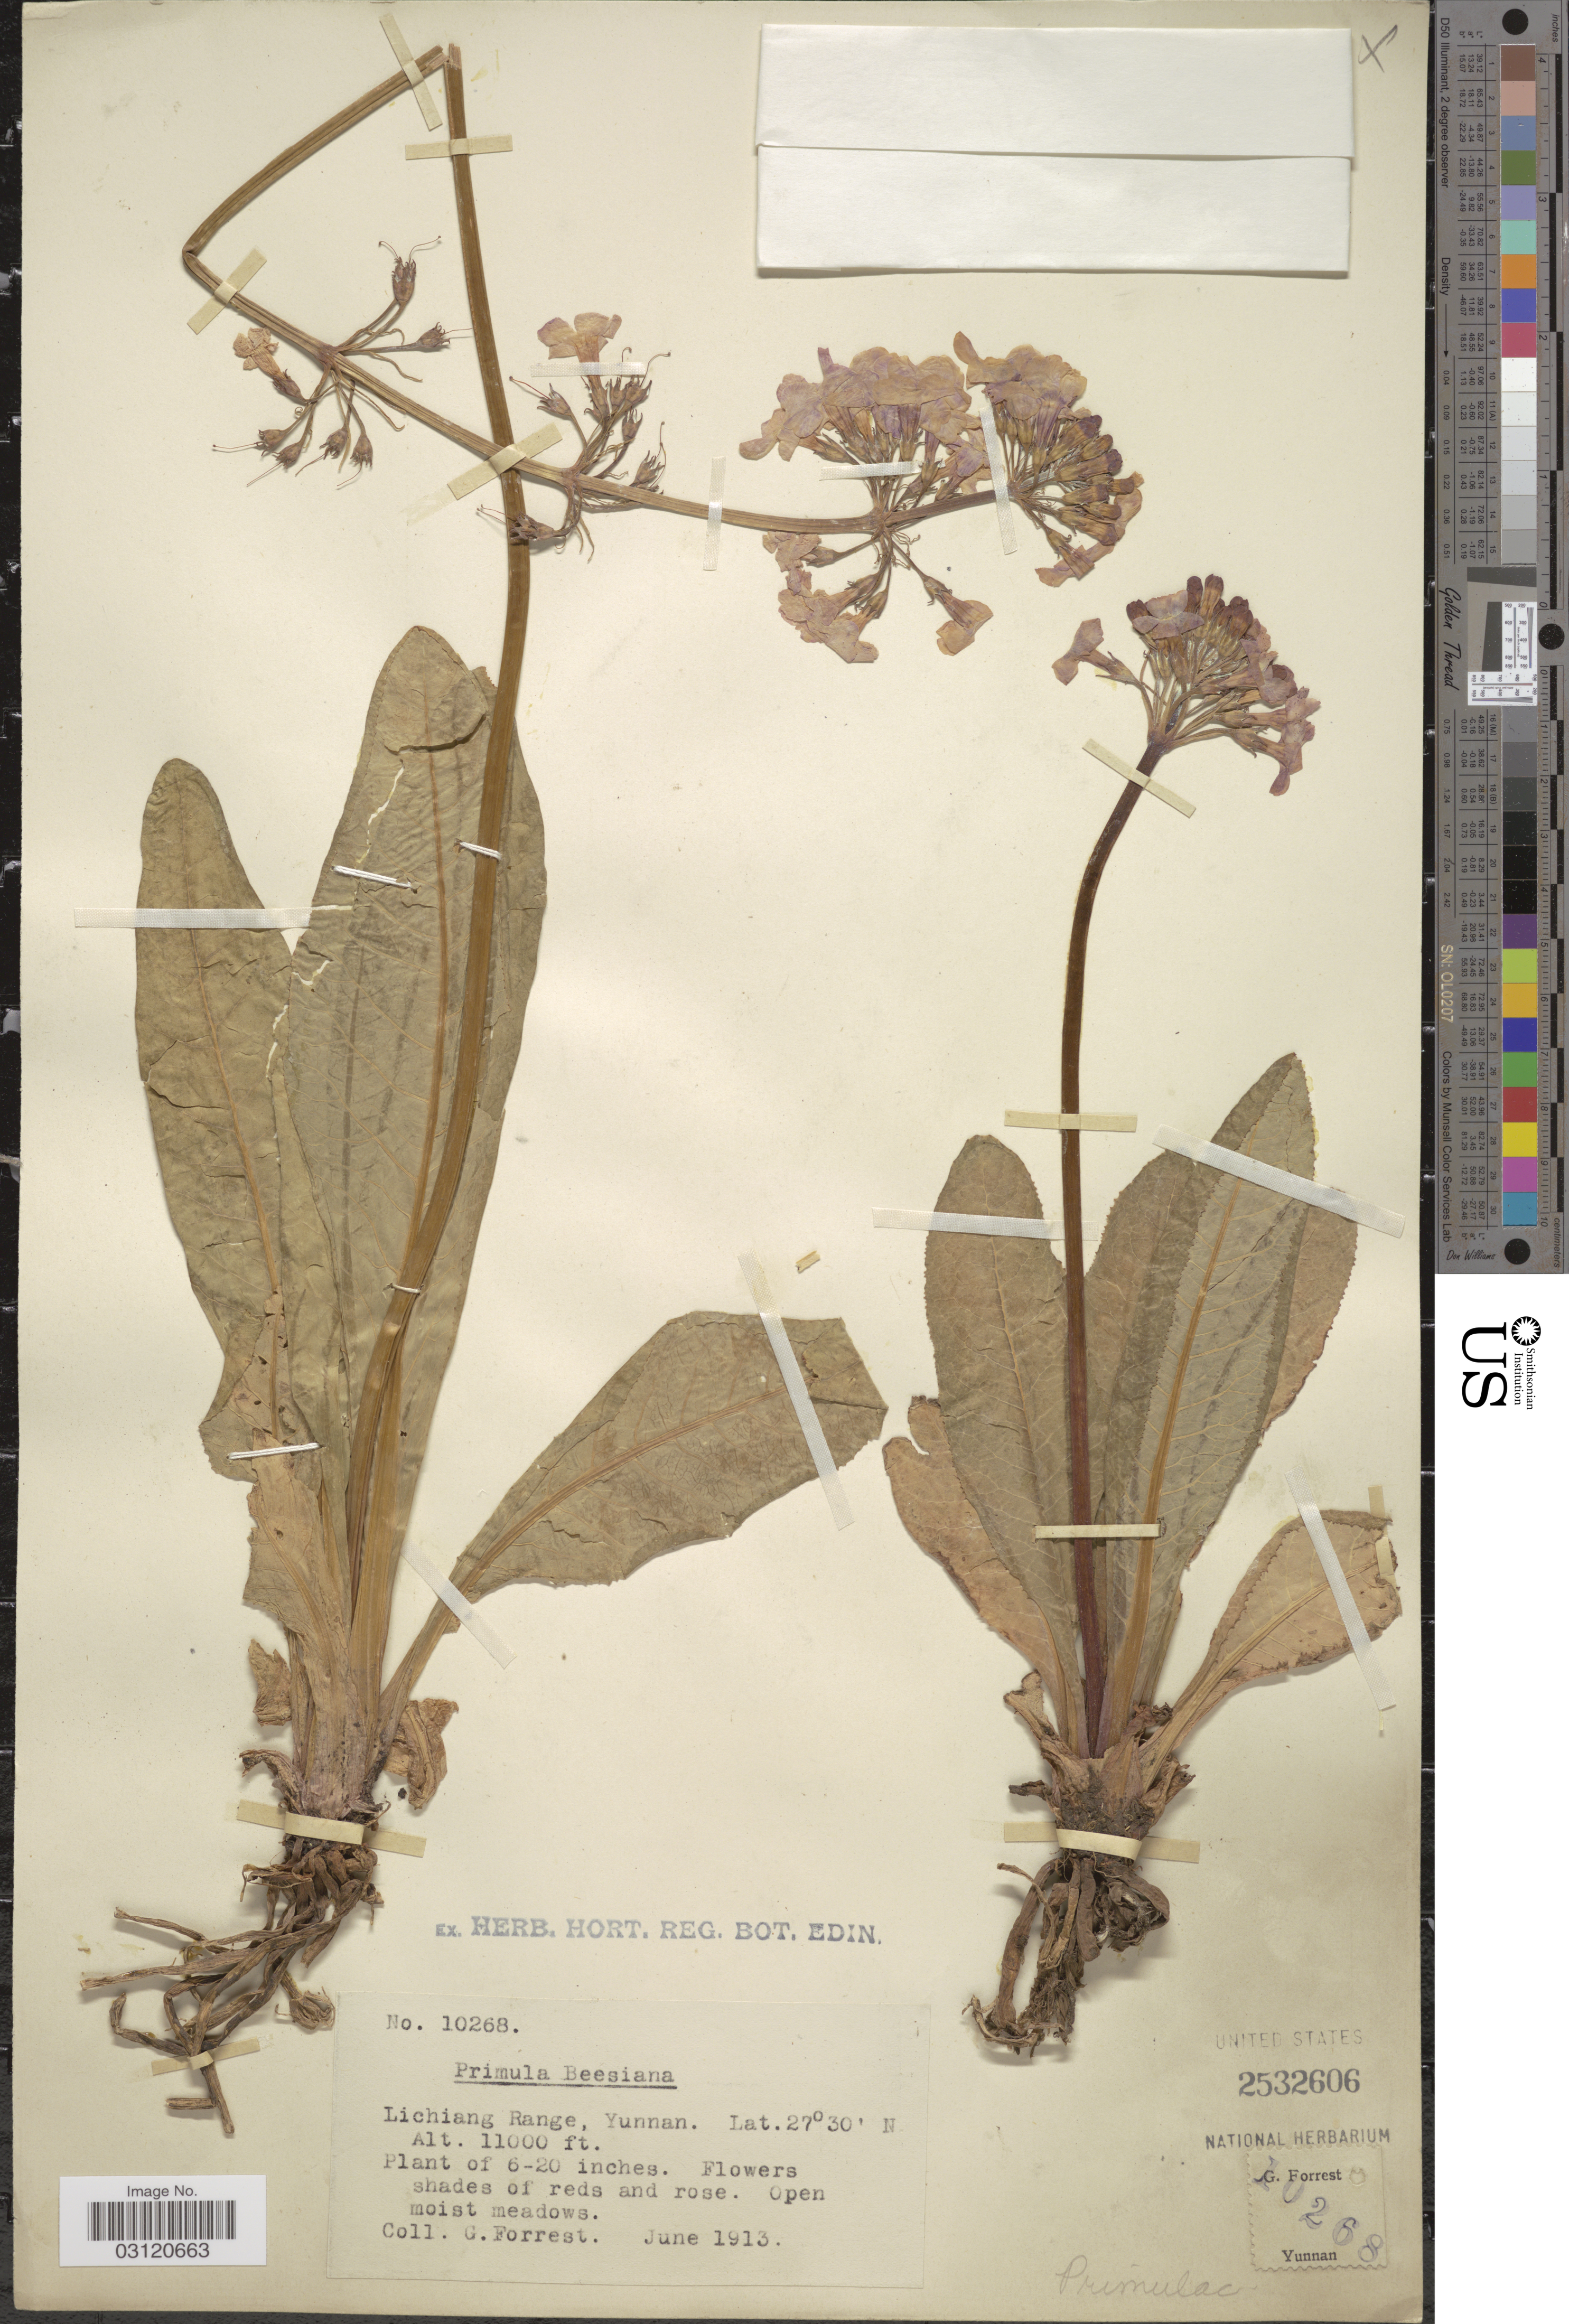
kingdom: Plantae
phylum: Tracheophyta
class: Magnoliopsida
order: Ericales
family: Primulaceae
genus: Primula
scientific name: Primula beesiana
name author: Forrest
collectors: G. Forrest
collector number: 10268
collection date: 1913-06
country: China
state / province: Yunnan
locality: Lichiang Range.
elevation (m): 3353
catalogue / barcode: US 2532606